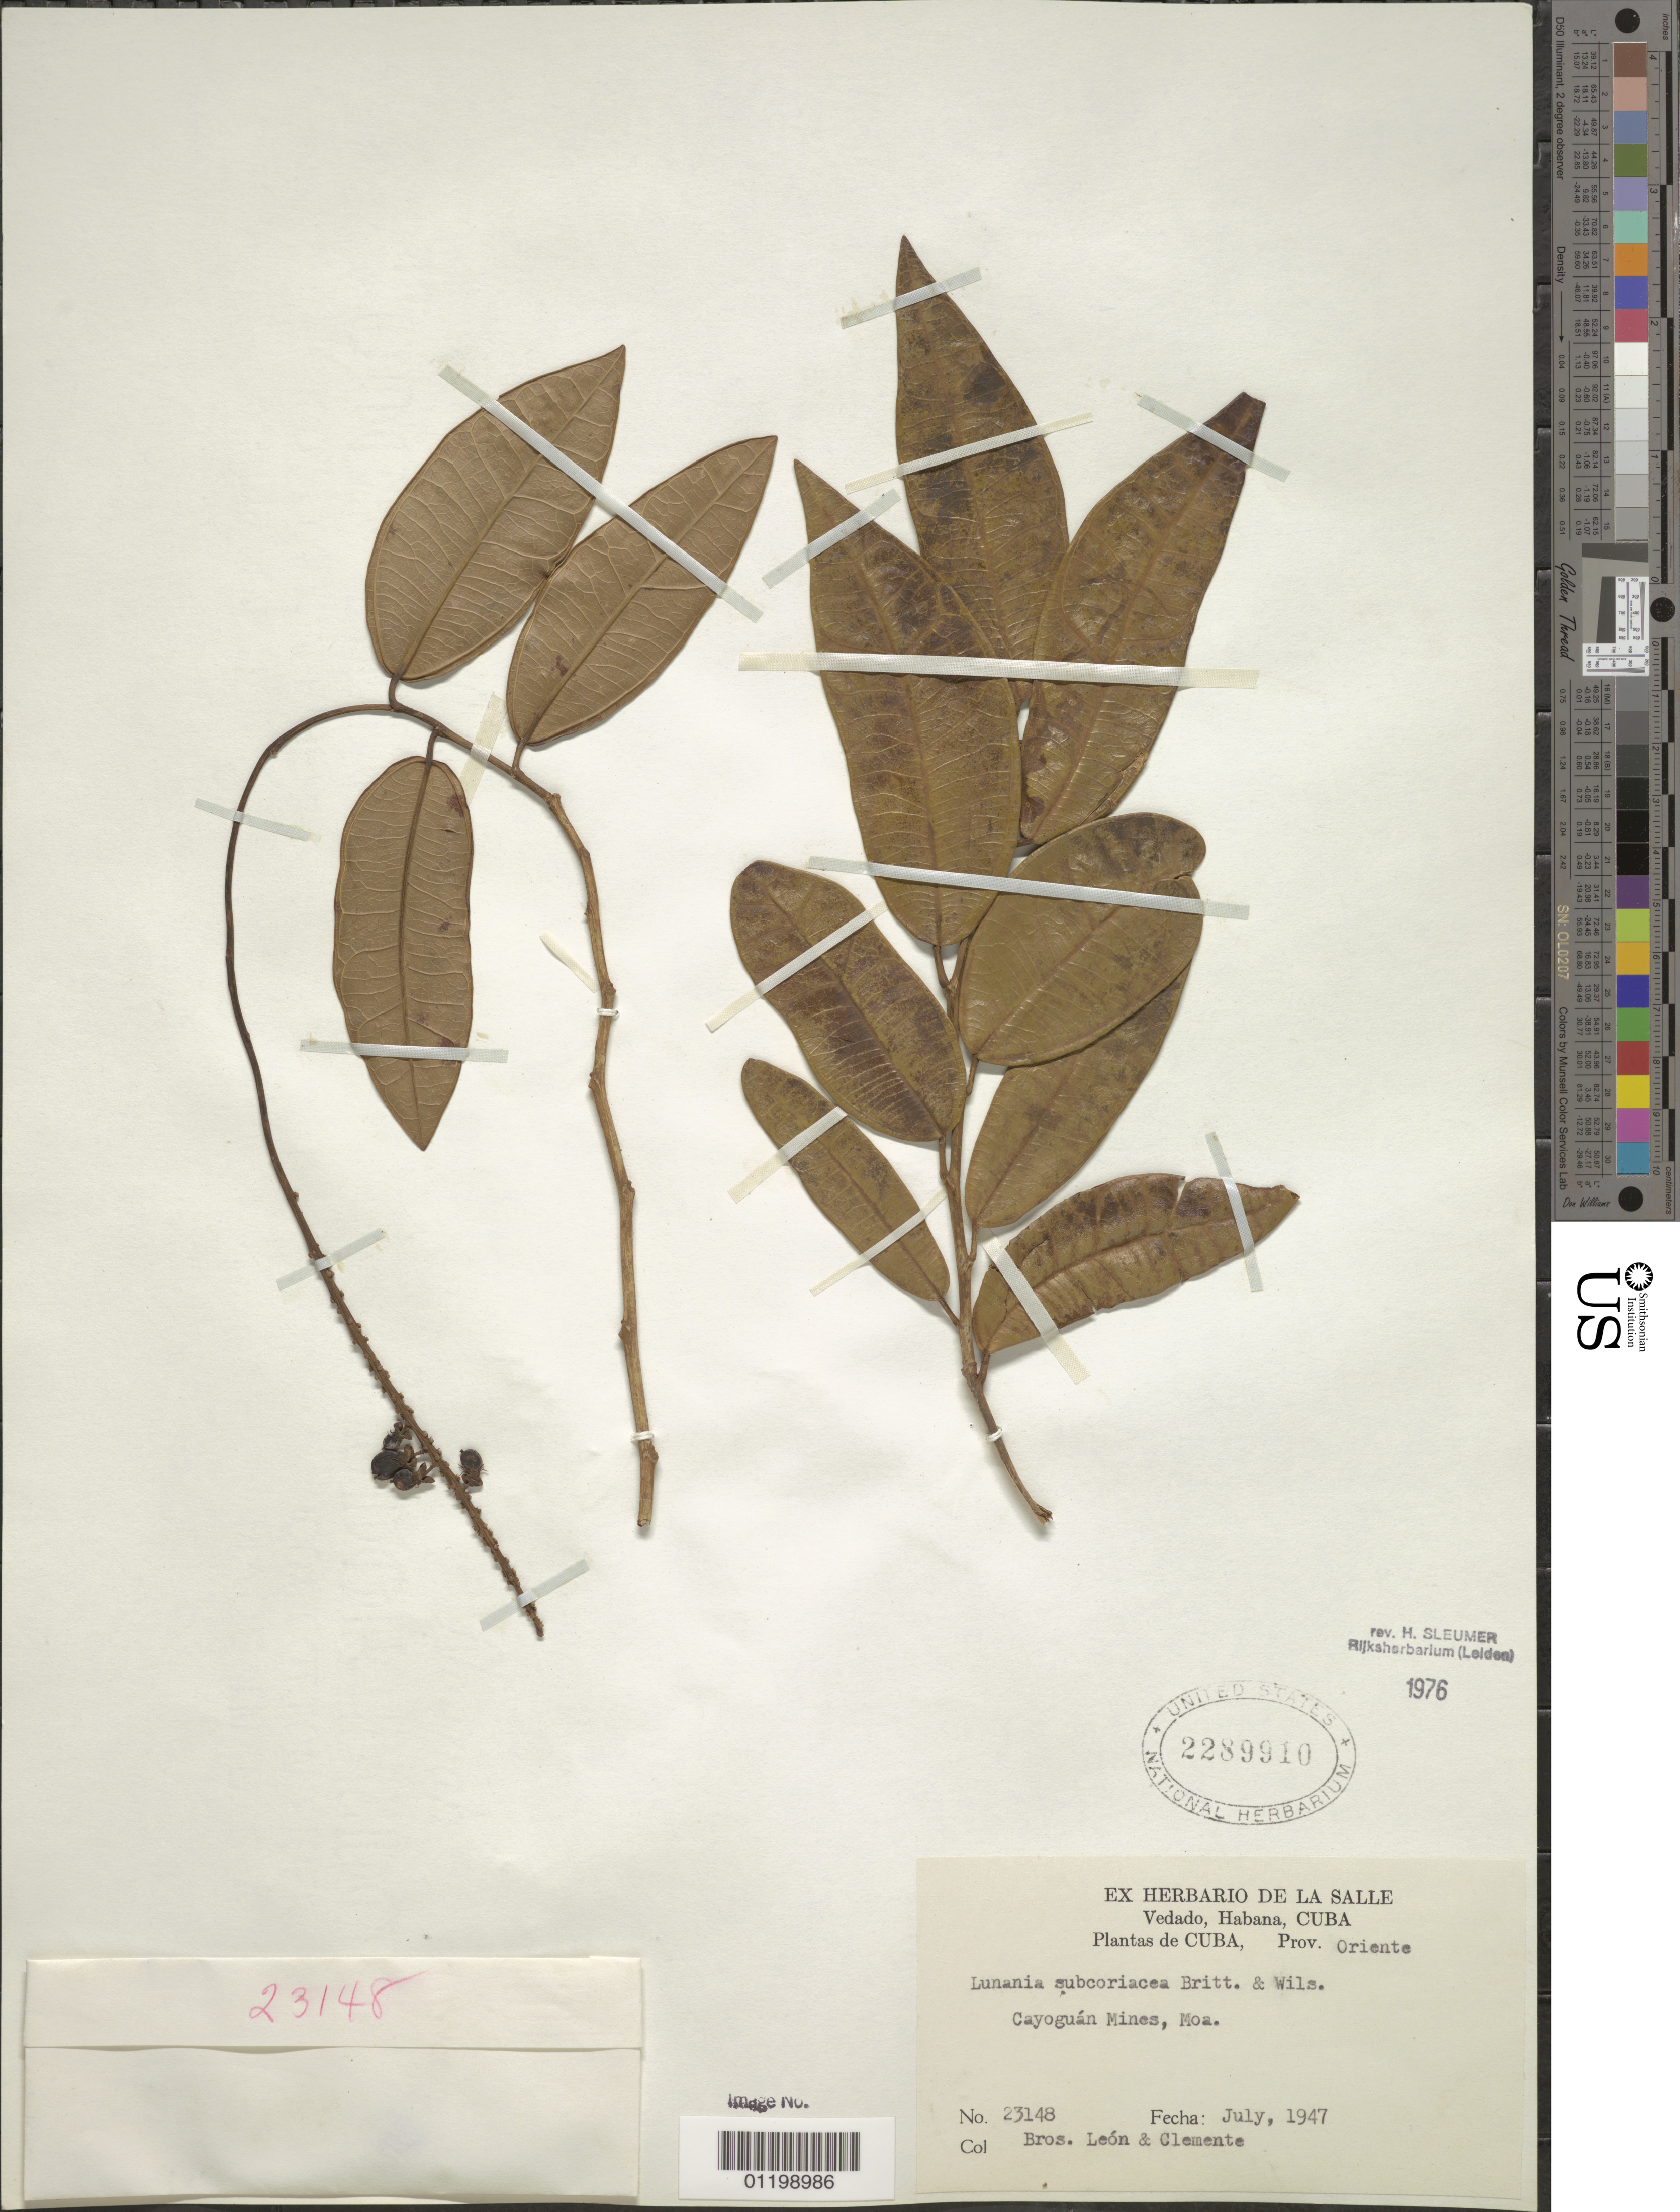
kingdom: Plantae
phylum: Tracheophyta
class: Magnoliopsida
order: Malpighiales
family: Salicaceae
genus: Lunania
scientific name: Lunania subcoriacea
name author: Britton & P. Wilson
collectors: Bro. León & Bro. Clemente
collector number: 23148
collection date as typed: Jul 1947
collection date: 1947-07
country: Cuba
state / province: Oriente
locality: Cayoguan Mines. Moa.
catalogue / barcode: US 2289910